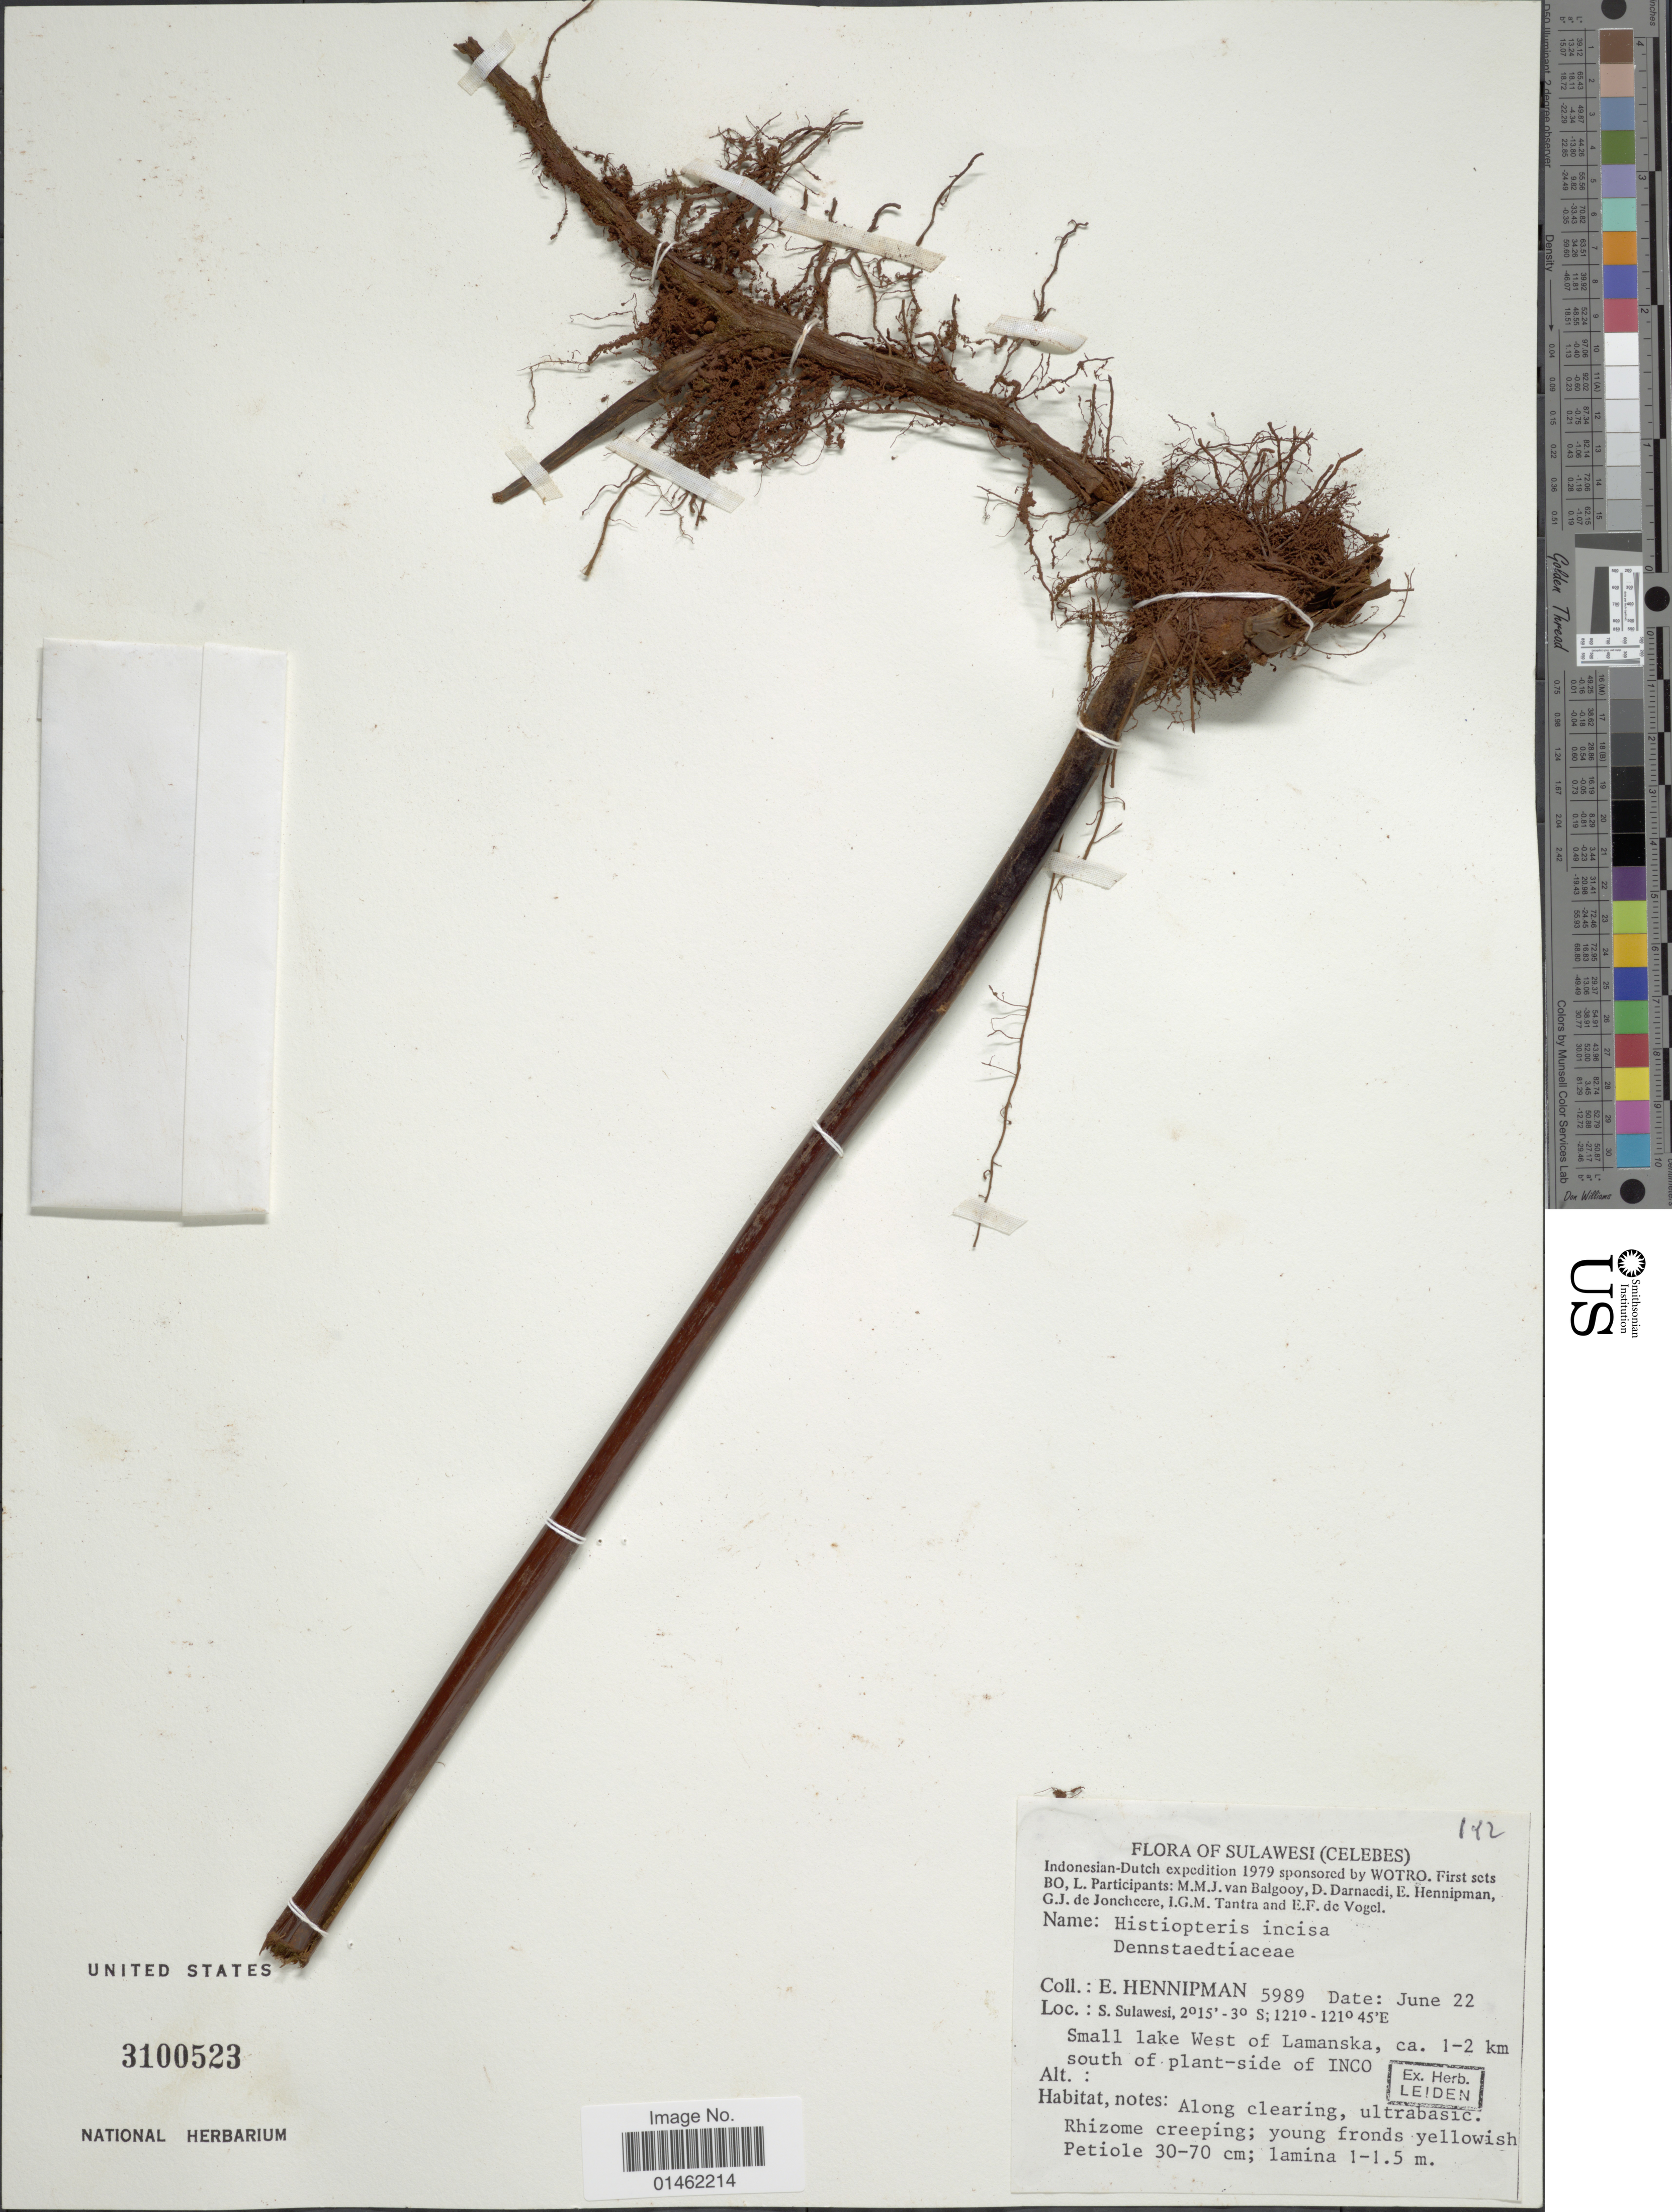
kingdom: Plantae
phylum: Tracheophyta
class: Polypodiopsida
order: Polypodiales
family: Dennstaedtiaceae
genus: Histiopteris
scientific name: Histiopteris incisa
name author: (Thunb.) J. Sm.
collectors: E. Hennipman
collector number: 5989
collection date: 1979-06-22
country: Indonesia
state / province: Sulawesi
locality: (Celebes), S.Sulawesi, Small lake West of Lamanska, ca 1-2 km south of plant-side of INCO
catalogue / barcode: US 3100523